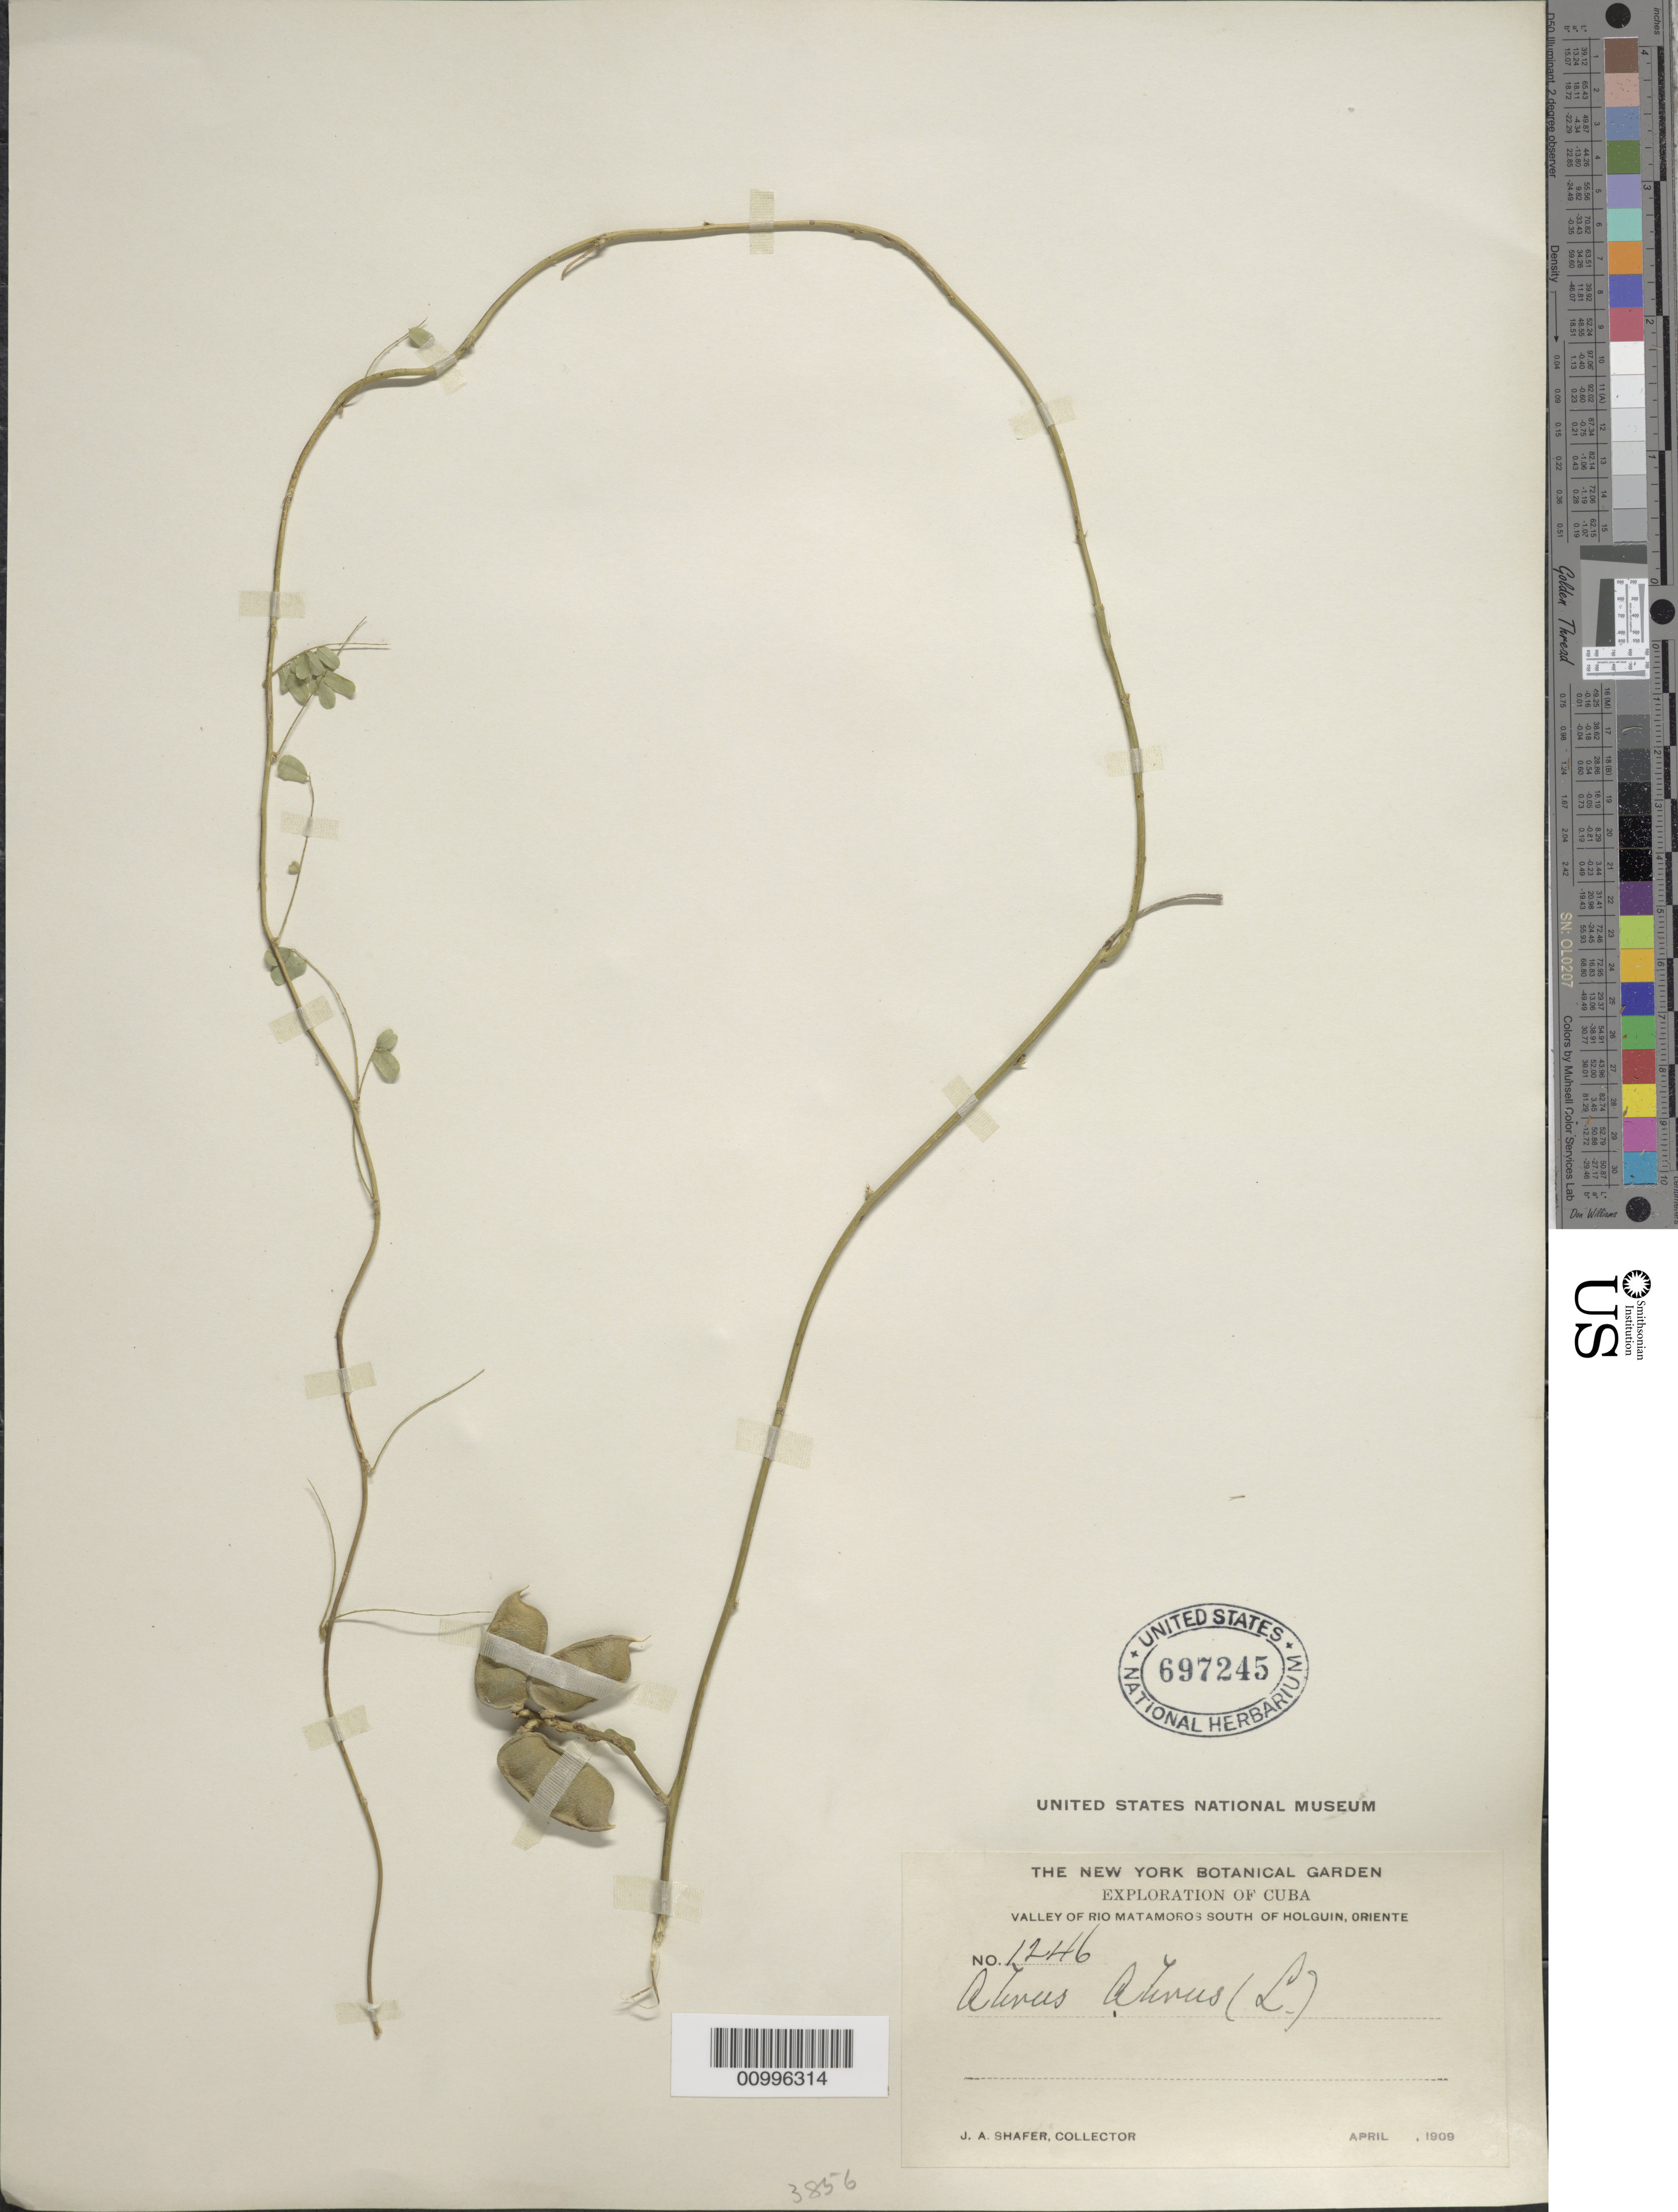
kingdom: Plantae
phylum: Tracheophyta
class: Magnoliopsida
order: Fabales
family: Fabaceae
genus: Abrus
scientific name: Abrus precatorius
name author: L.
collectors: J. A. Shafer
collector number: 1246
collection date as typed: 08 Apr 1909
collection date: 1909-04-08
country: Cuba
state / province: Holguín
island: Cuba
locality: Valley of Rio Matamoros S of Holguin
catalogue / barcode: US 697245